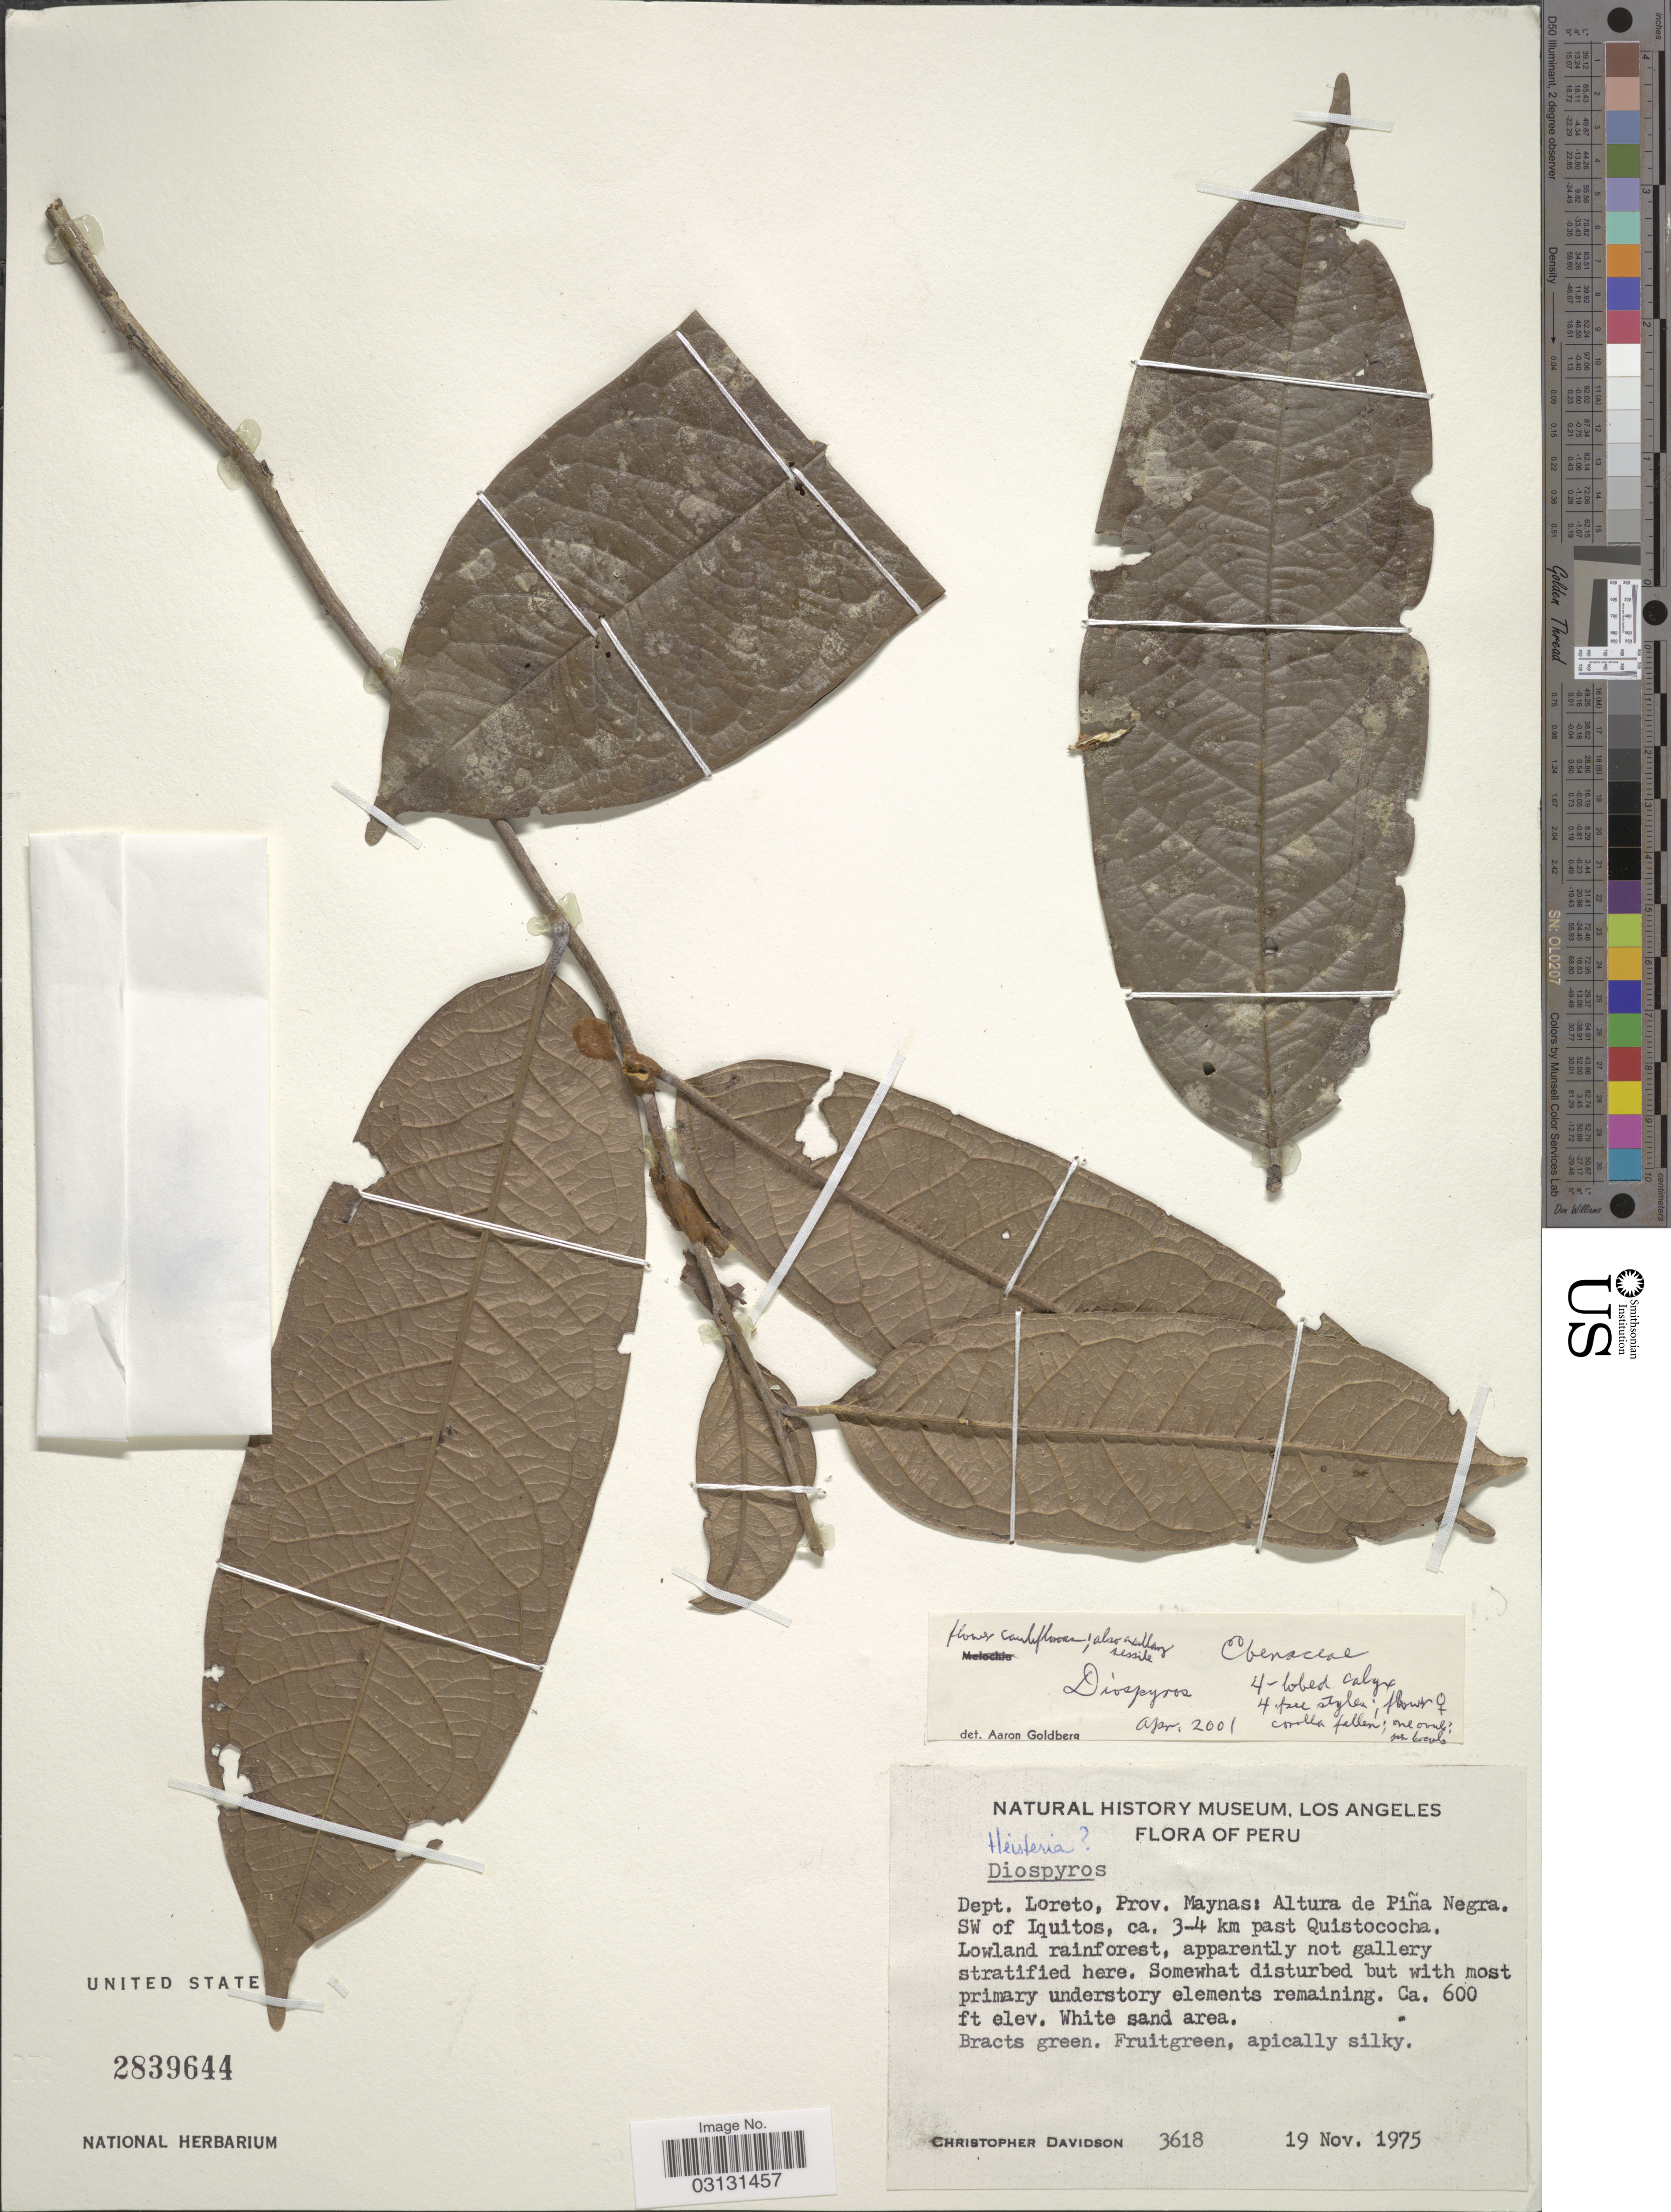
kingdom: Plantae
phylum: Tracheophyta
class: Magnoliopsida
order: Ericales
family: Ebenaceae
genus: Diospyros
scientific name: Diospyros sp.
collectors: C. Davidson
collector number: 3618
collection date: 1975-11-19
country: Peru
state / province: Loreto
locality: Dept. Loreto, Prov. Maynas: Altura de Piña Negra. SW of Iquitos, ca. 3-4 km past Quistococha.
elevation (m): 183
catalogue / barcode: US 2839644